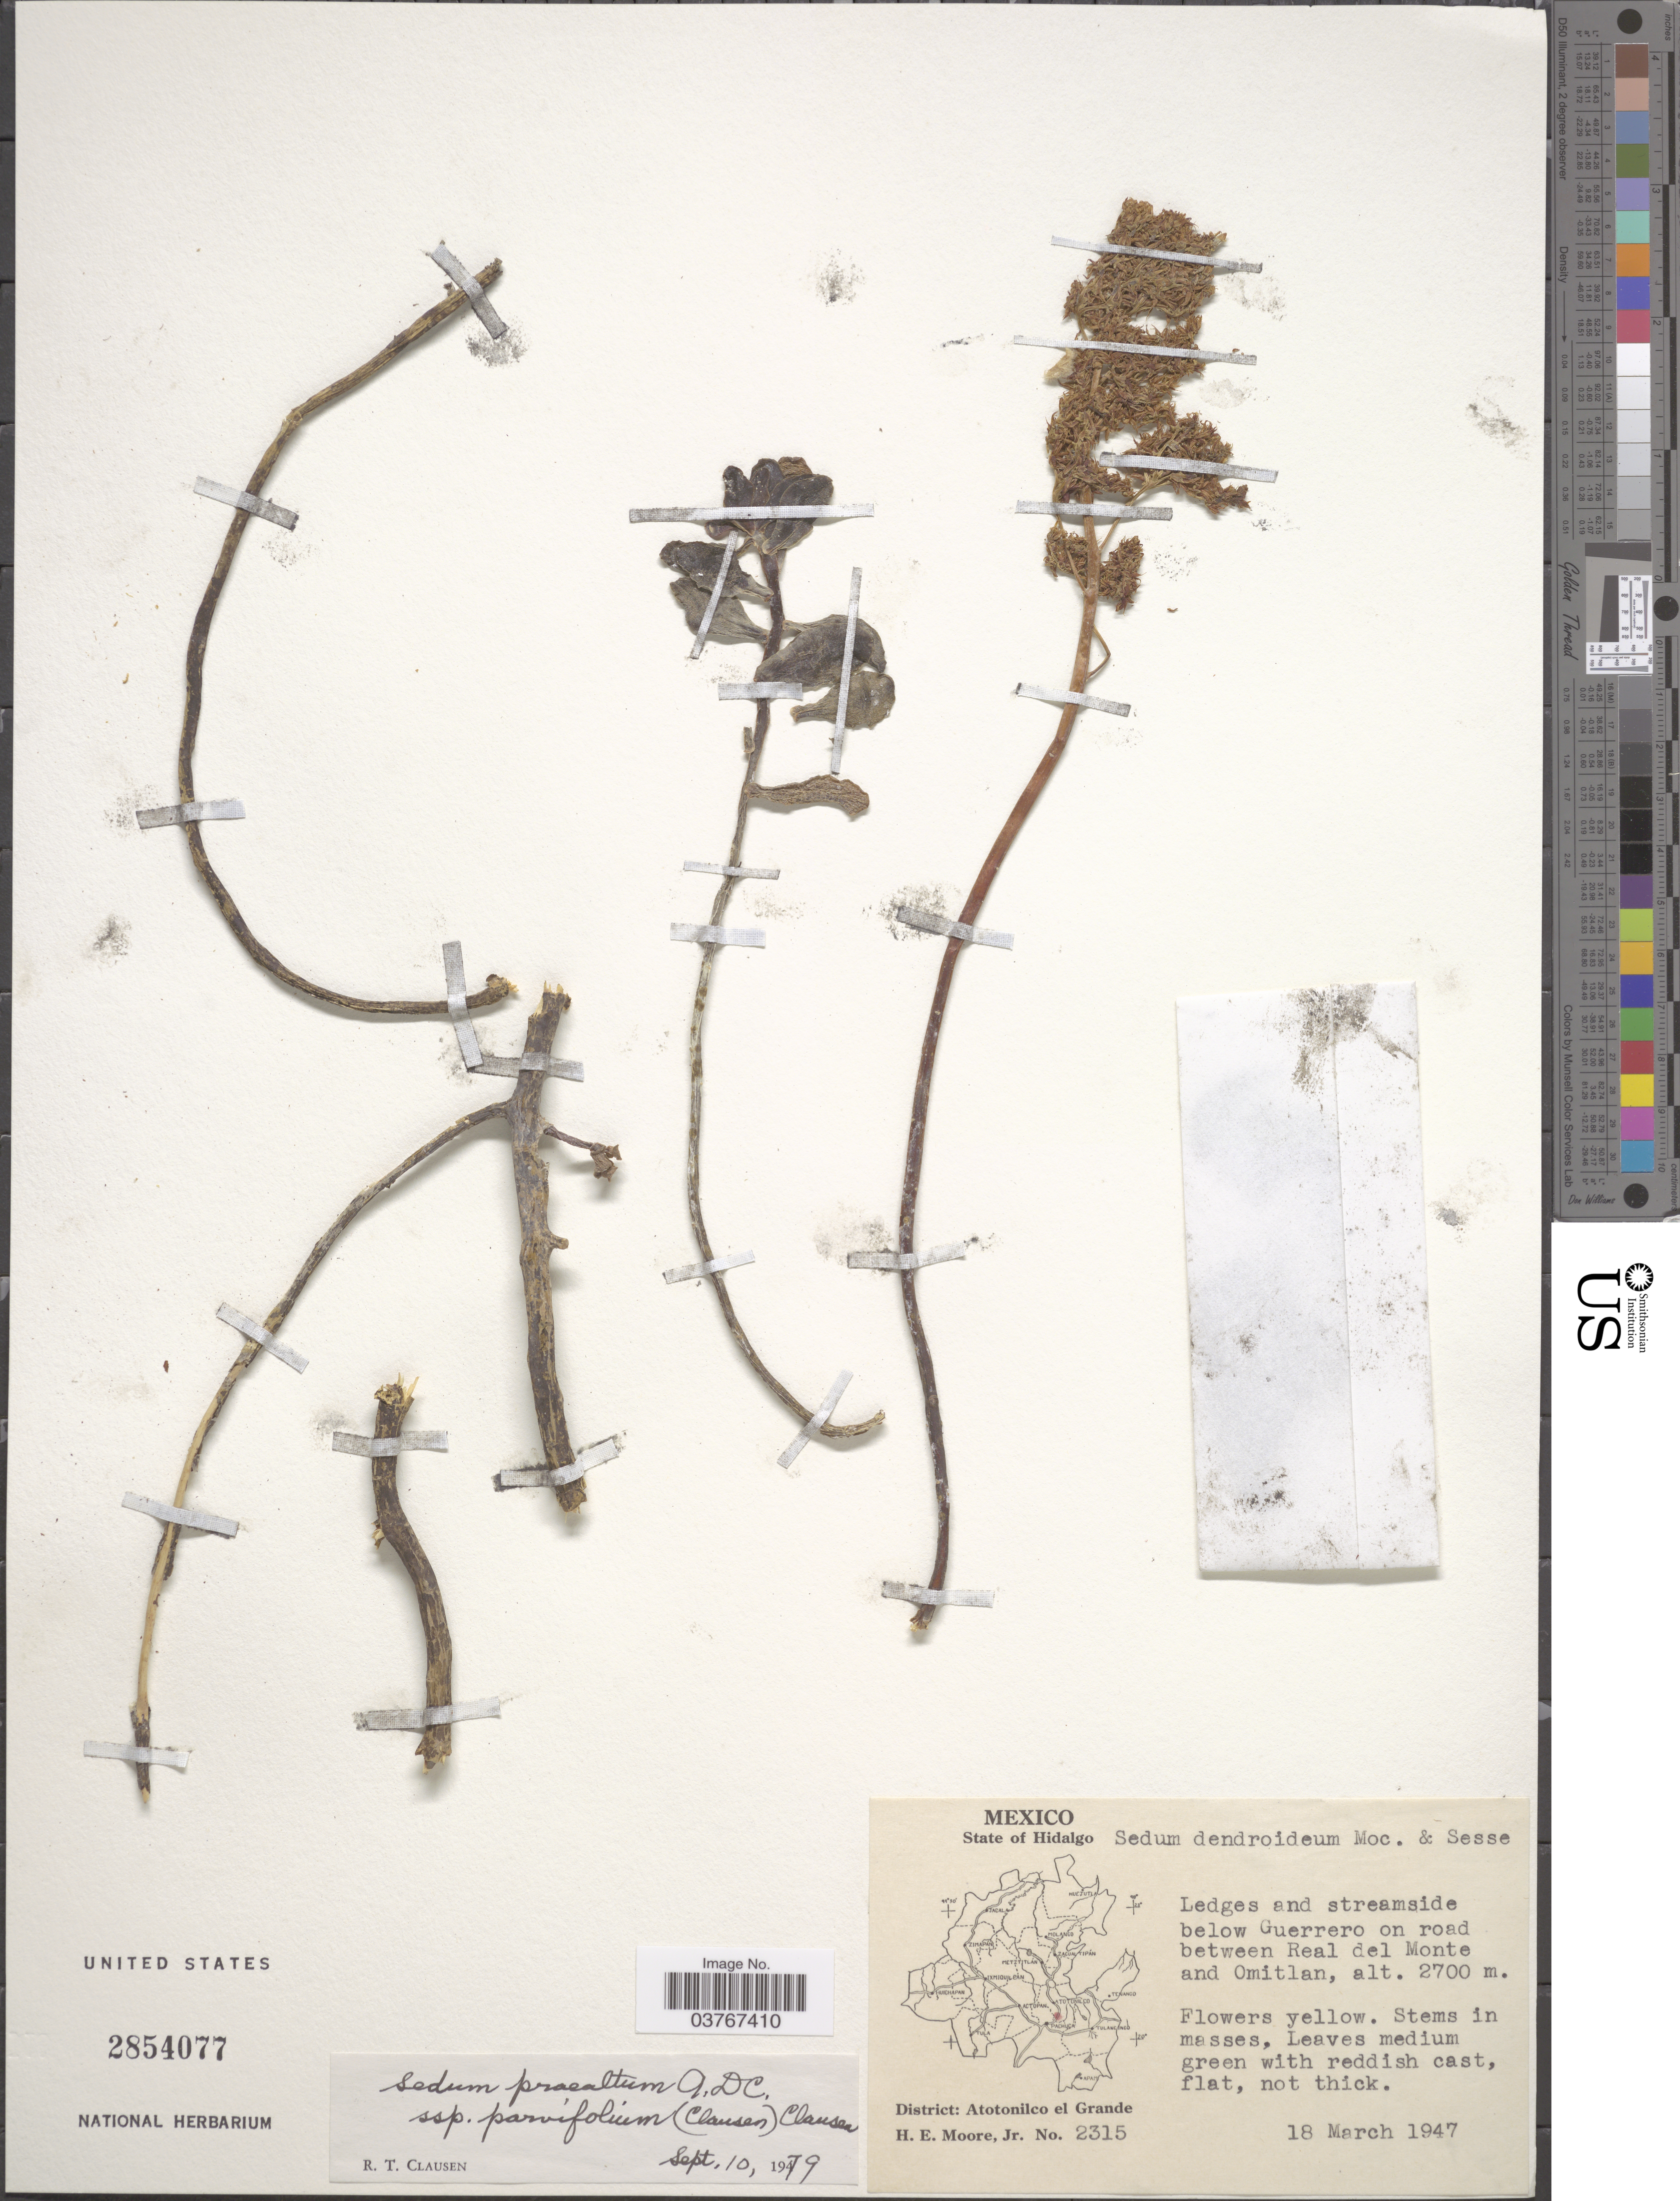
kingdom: Plantae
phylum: Tracheophyta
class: Magnoliopsida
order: Saxifragales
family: Crassulaceae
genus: Sedum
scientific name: Sedum praealtum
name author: A. DC.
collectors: H. Moore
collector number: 2315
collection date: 1947-03-18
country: Mexico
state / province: Hidalgo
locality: State of Hidalgo. Ledges and streamside below Guerrero on road between Real del Monte and Omitlan. District: Atotonilco el Grande.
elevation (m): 2700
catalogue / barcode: US 2854077